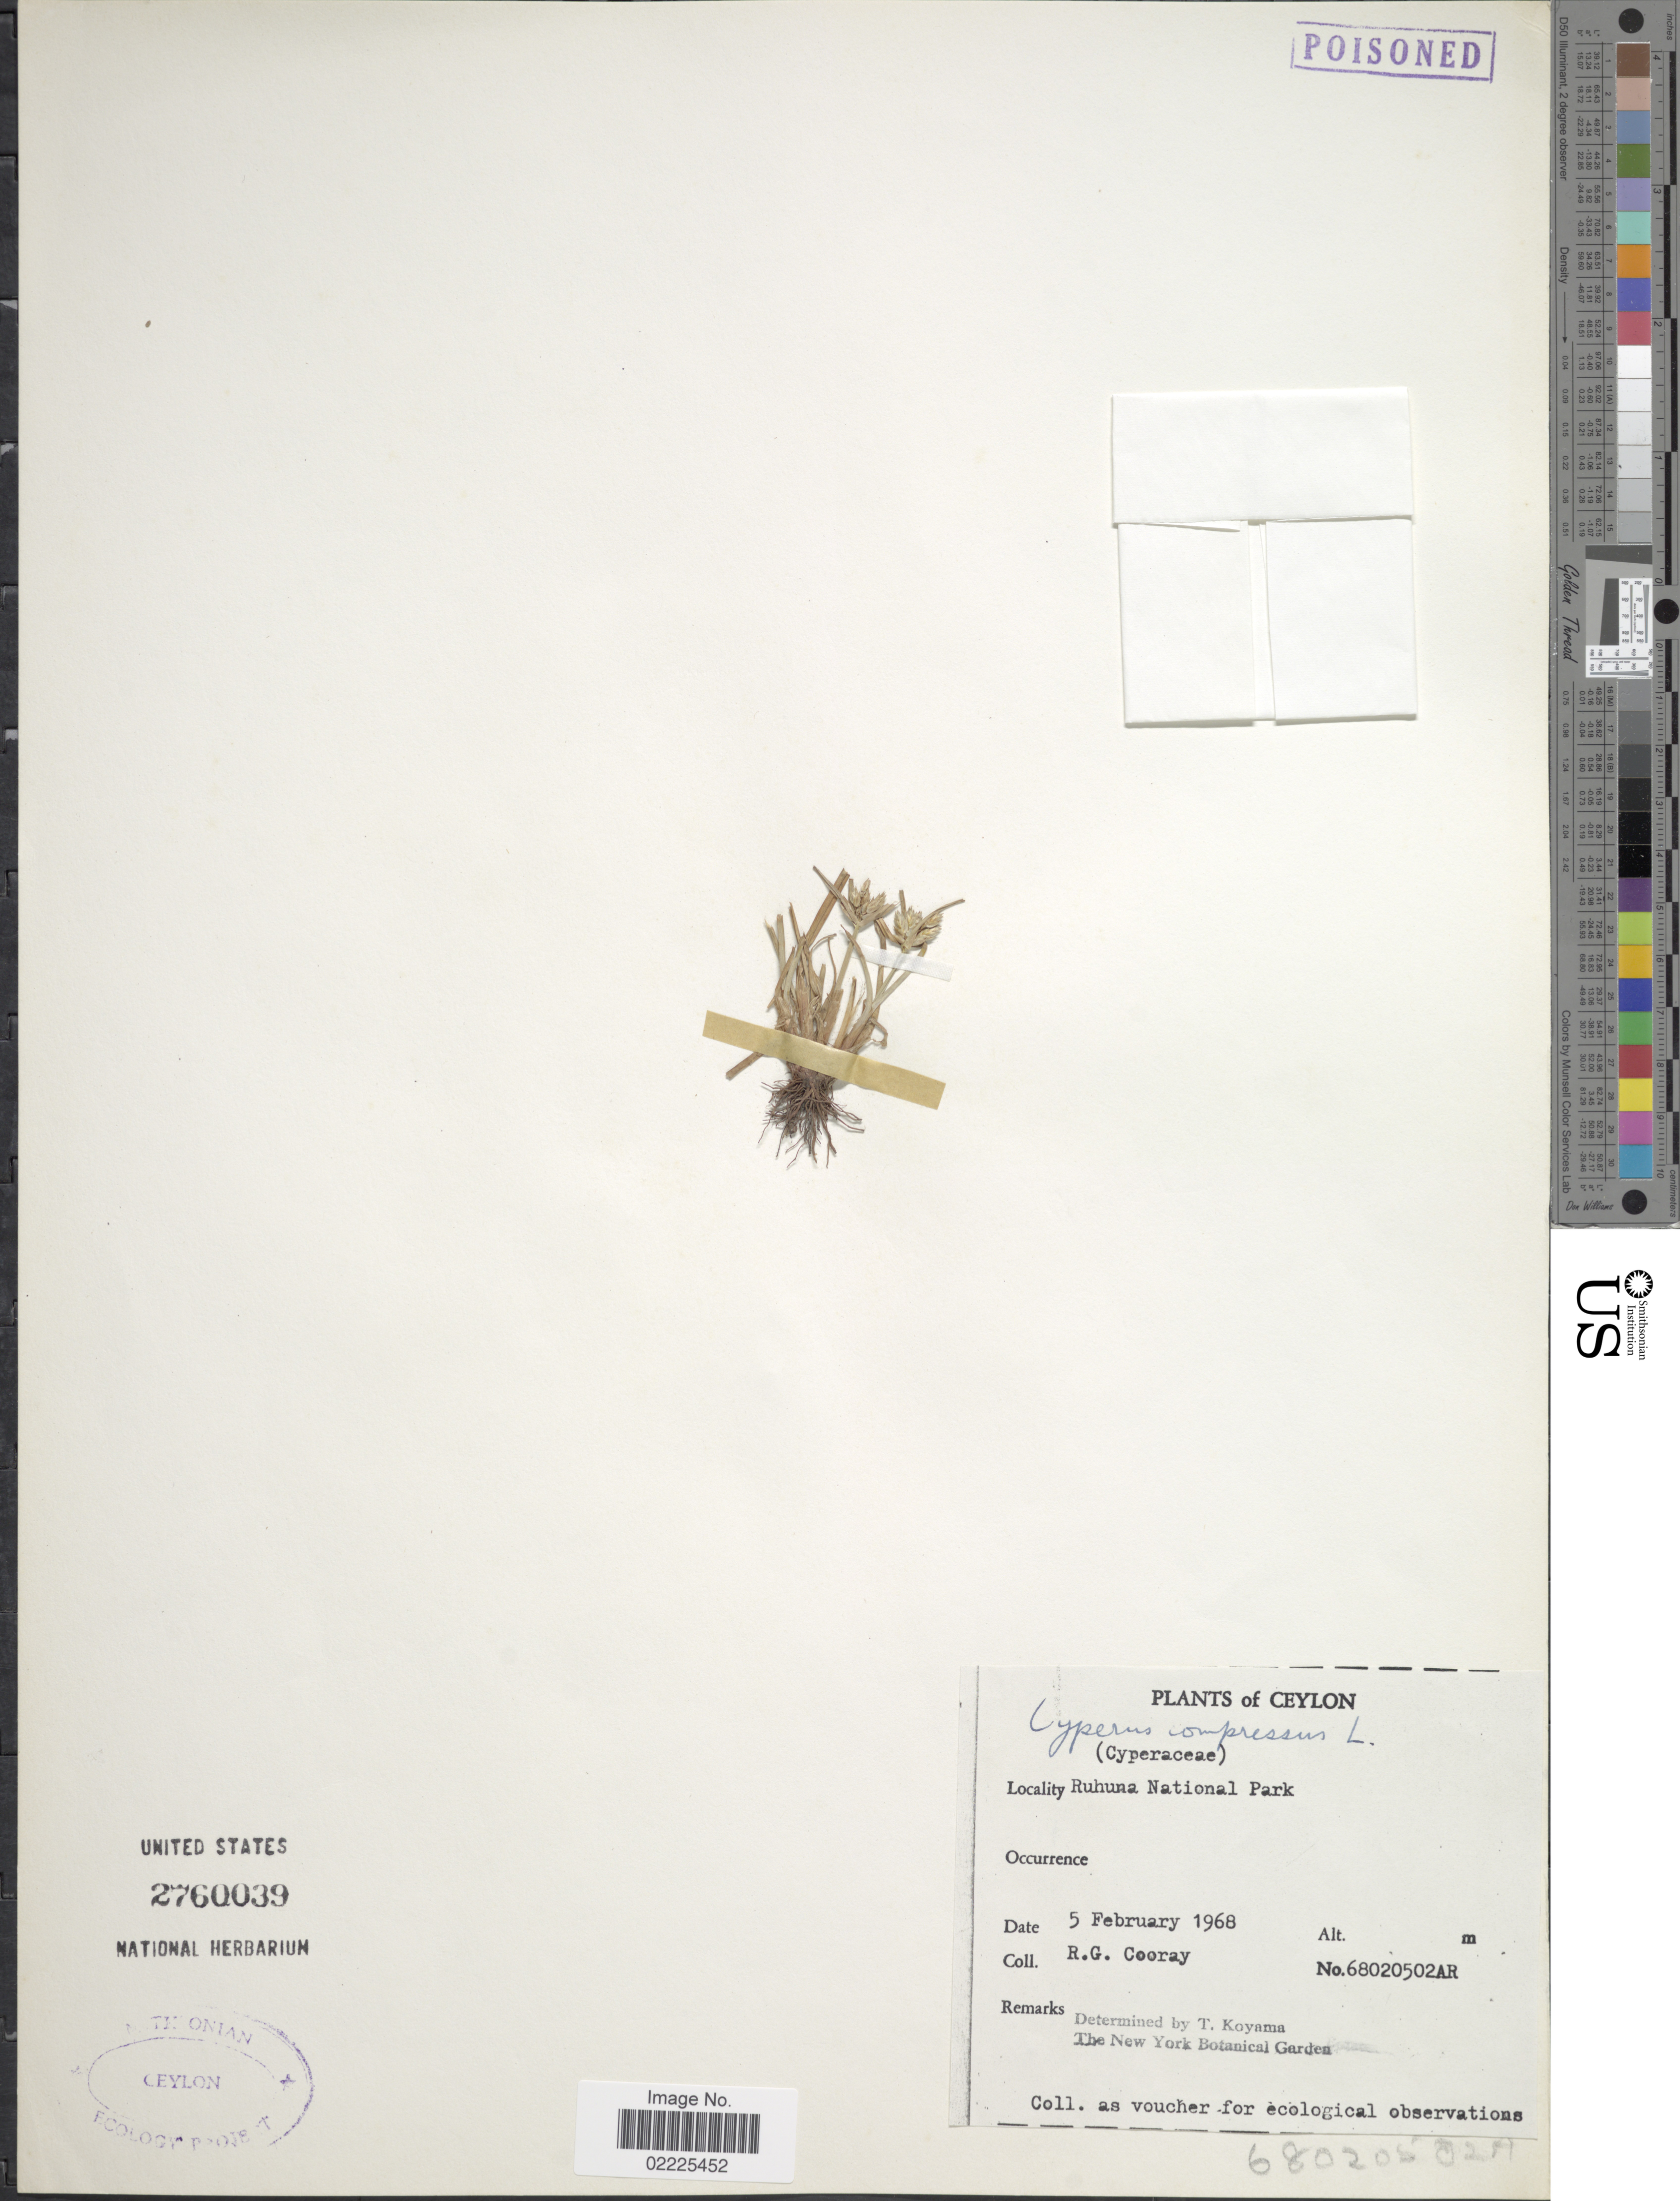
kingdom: Plantae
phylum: Tracheophyta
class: Liliopsida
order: Poales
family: Cyperaceae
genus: Cyperus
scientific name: Cyperus compressus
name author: L.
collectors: R. Cooray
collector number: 68020502AR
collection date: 1968-02-05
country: Sri Lanka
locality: Ceylon, Ruhuna National Park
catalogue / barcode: US 2760039